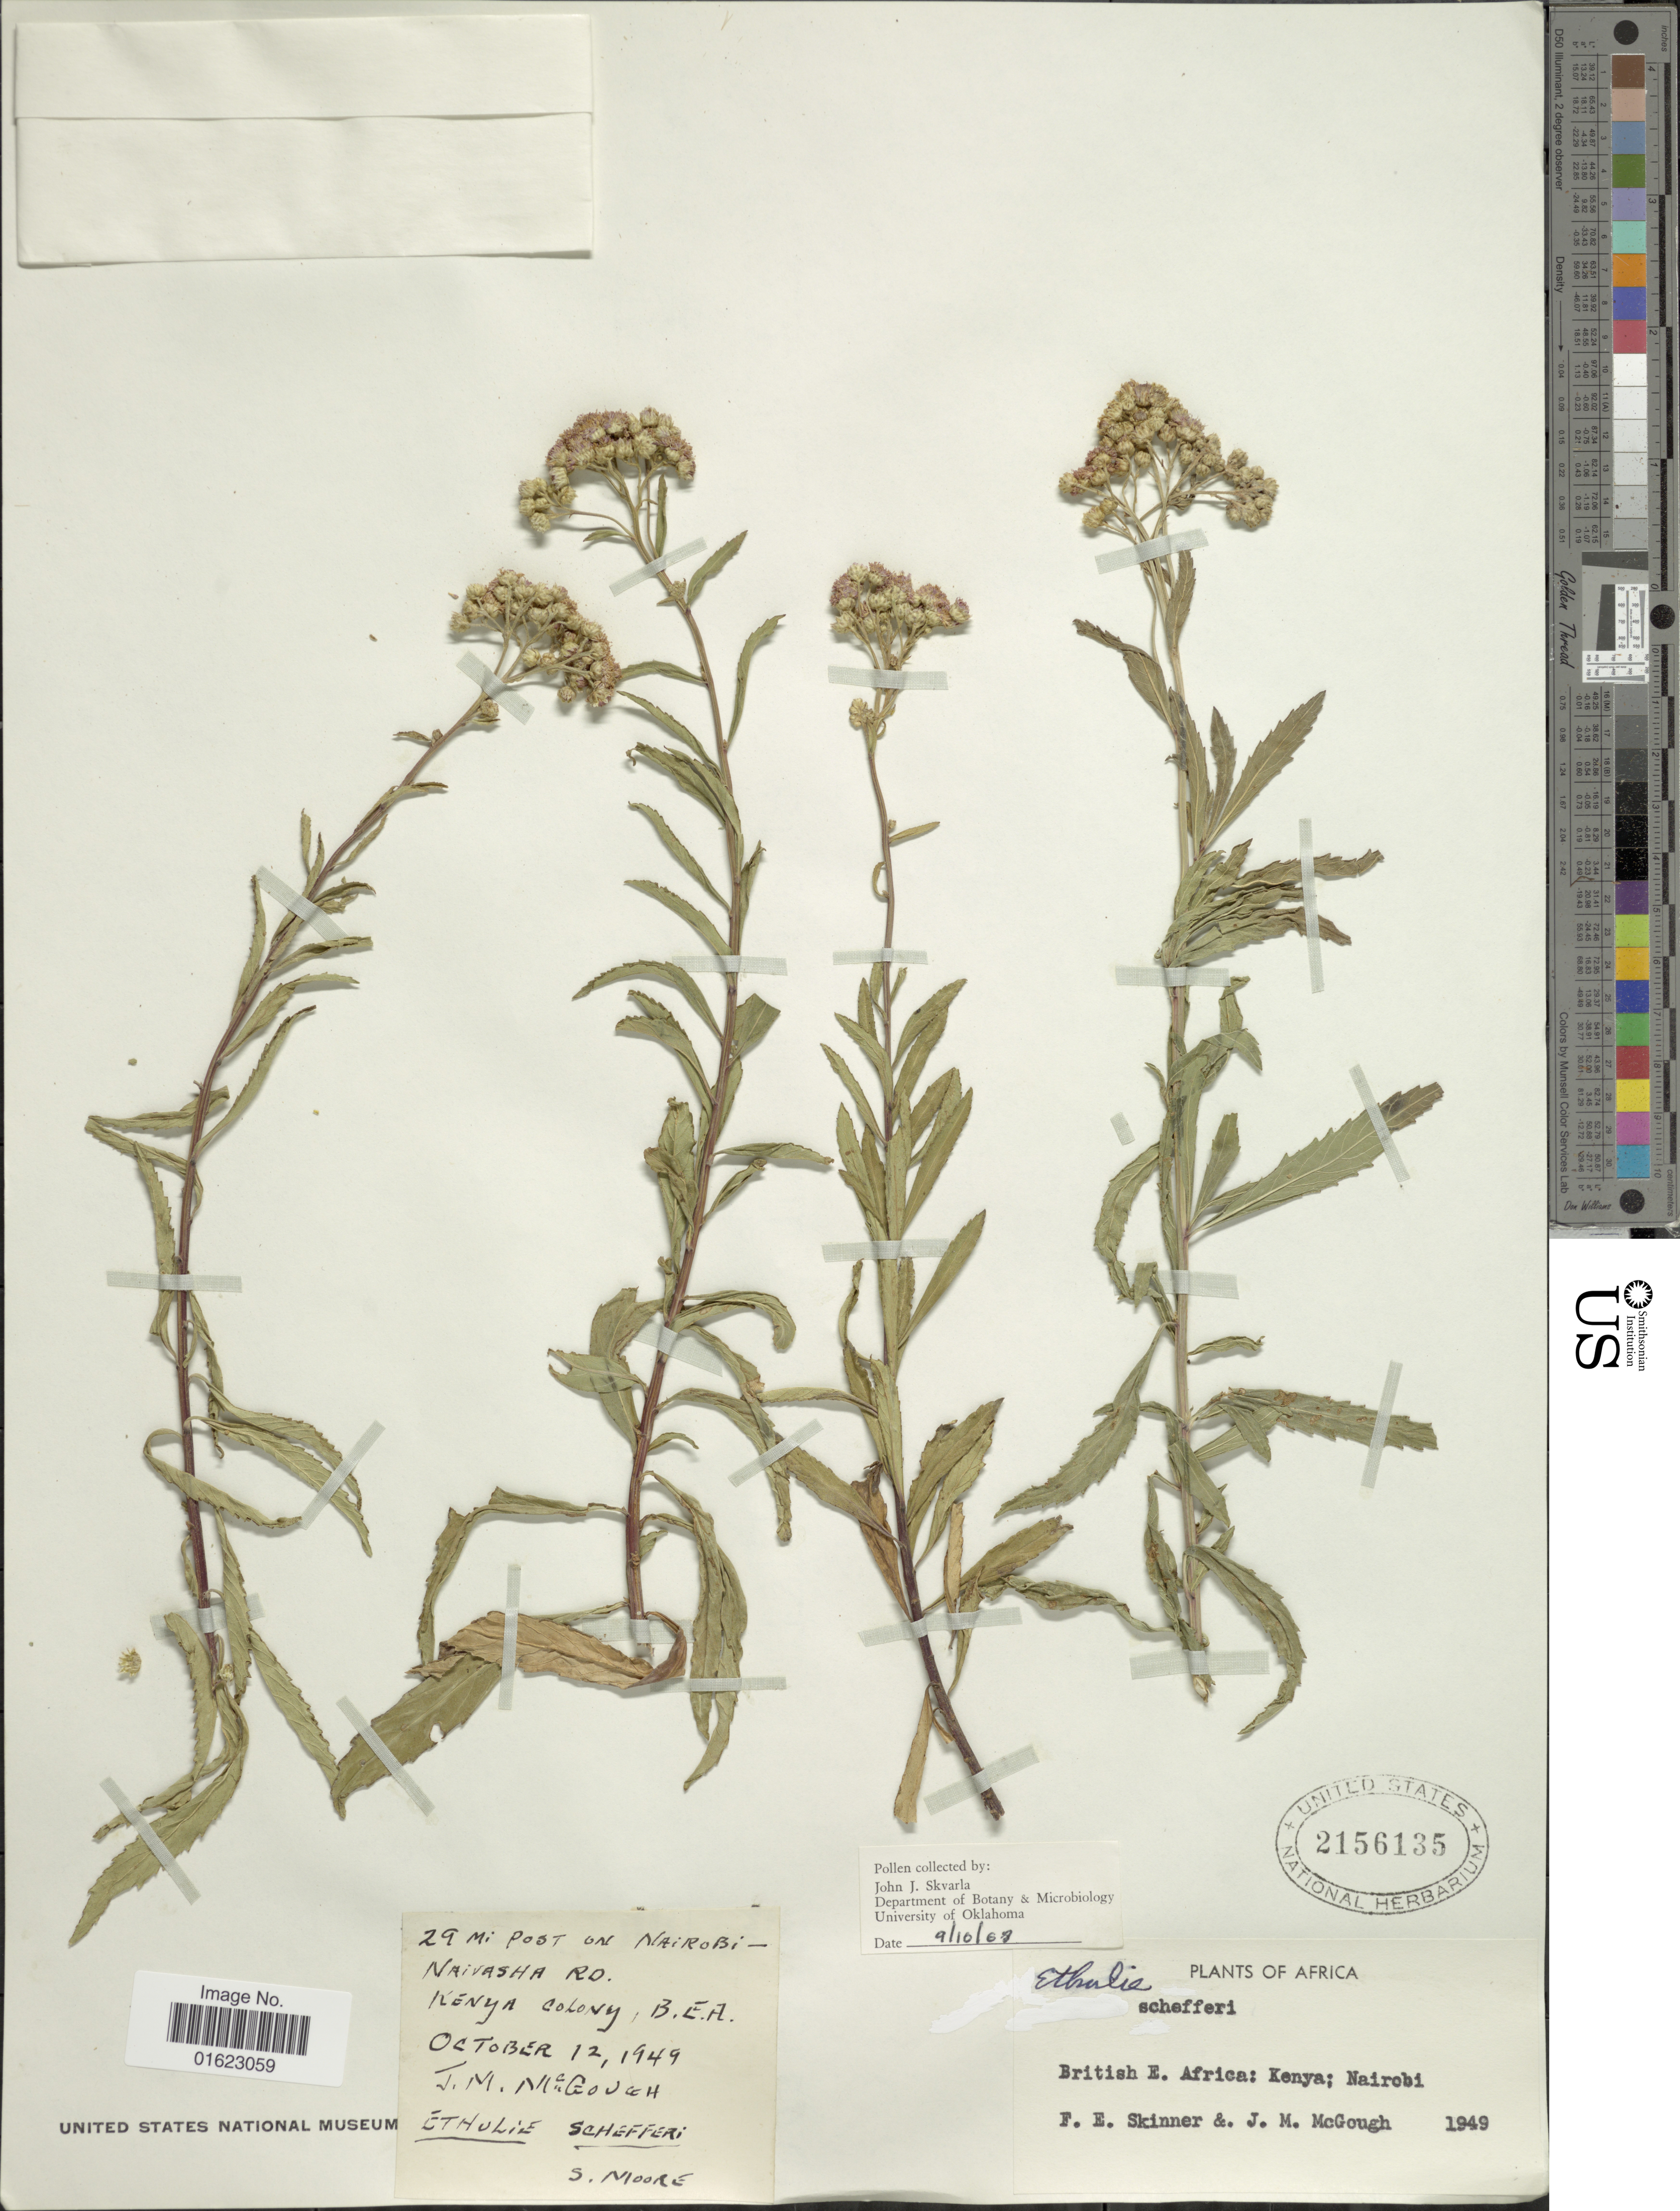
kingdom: Plantae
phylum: Tracheophyta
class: Magnoliopsida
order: Asterales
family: Asteraceae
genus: Ethulia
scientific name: Ethulia scheffleri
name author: S. Moore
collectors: F. Skinner & J. Mcgough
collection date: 1949-10-12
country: Kenya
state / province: Nairobi Area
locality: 29 mi. Post on Nairobi,Naivasha RD., Kenya Colony, B. E. A. British E. Africa: Kenya; Norobi. [interpreted]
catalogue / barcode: US 2156135